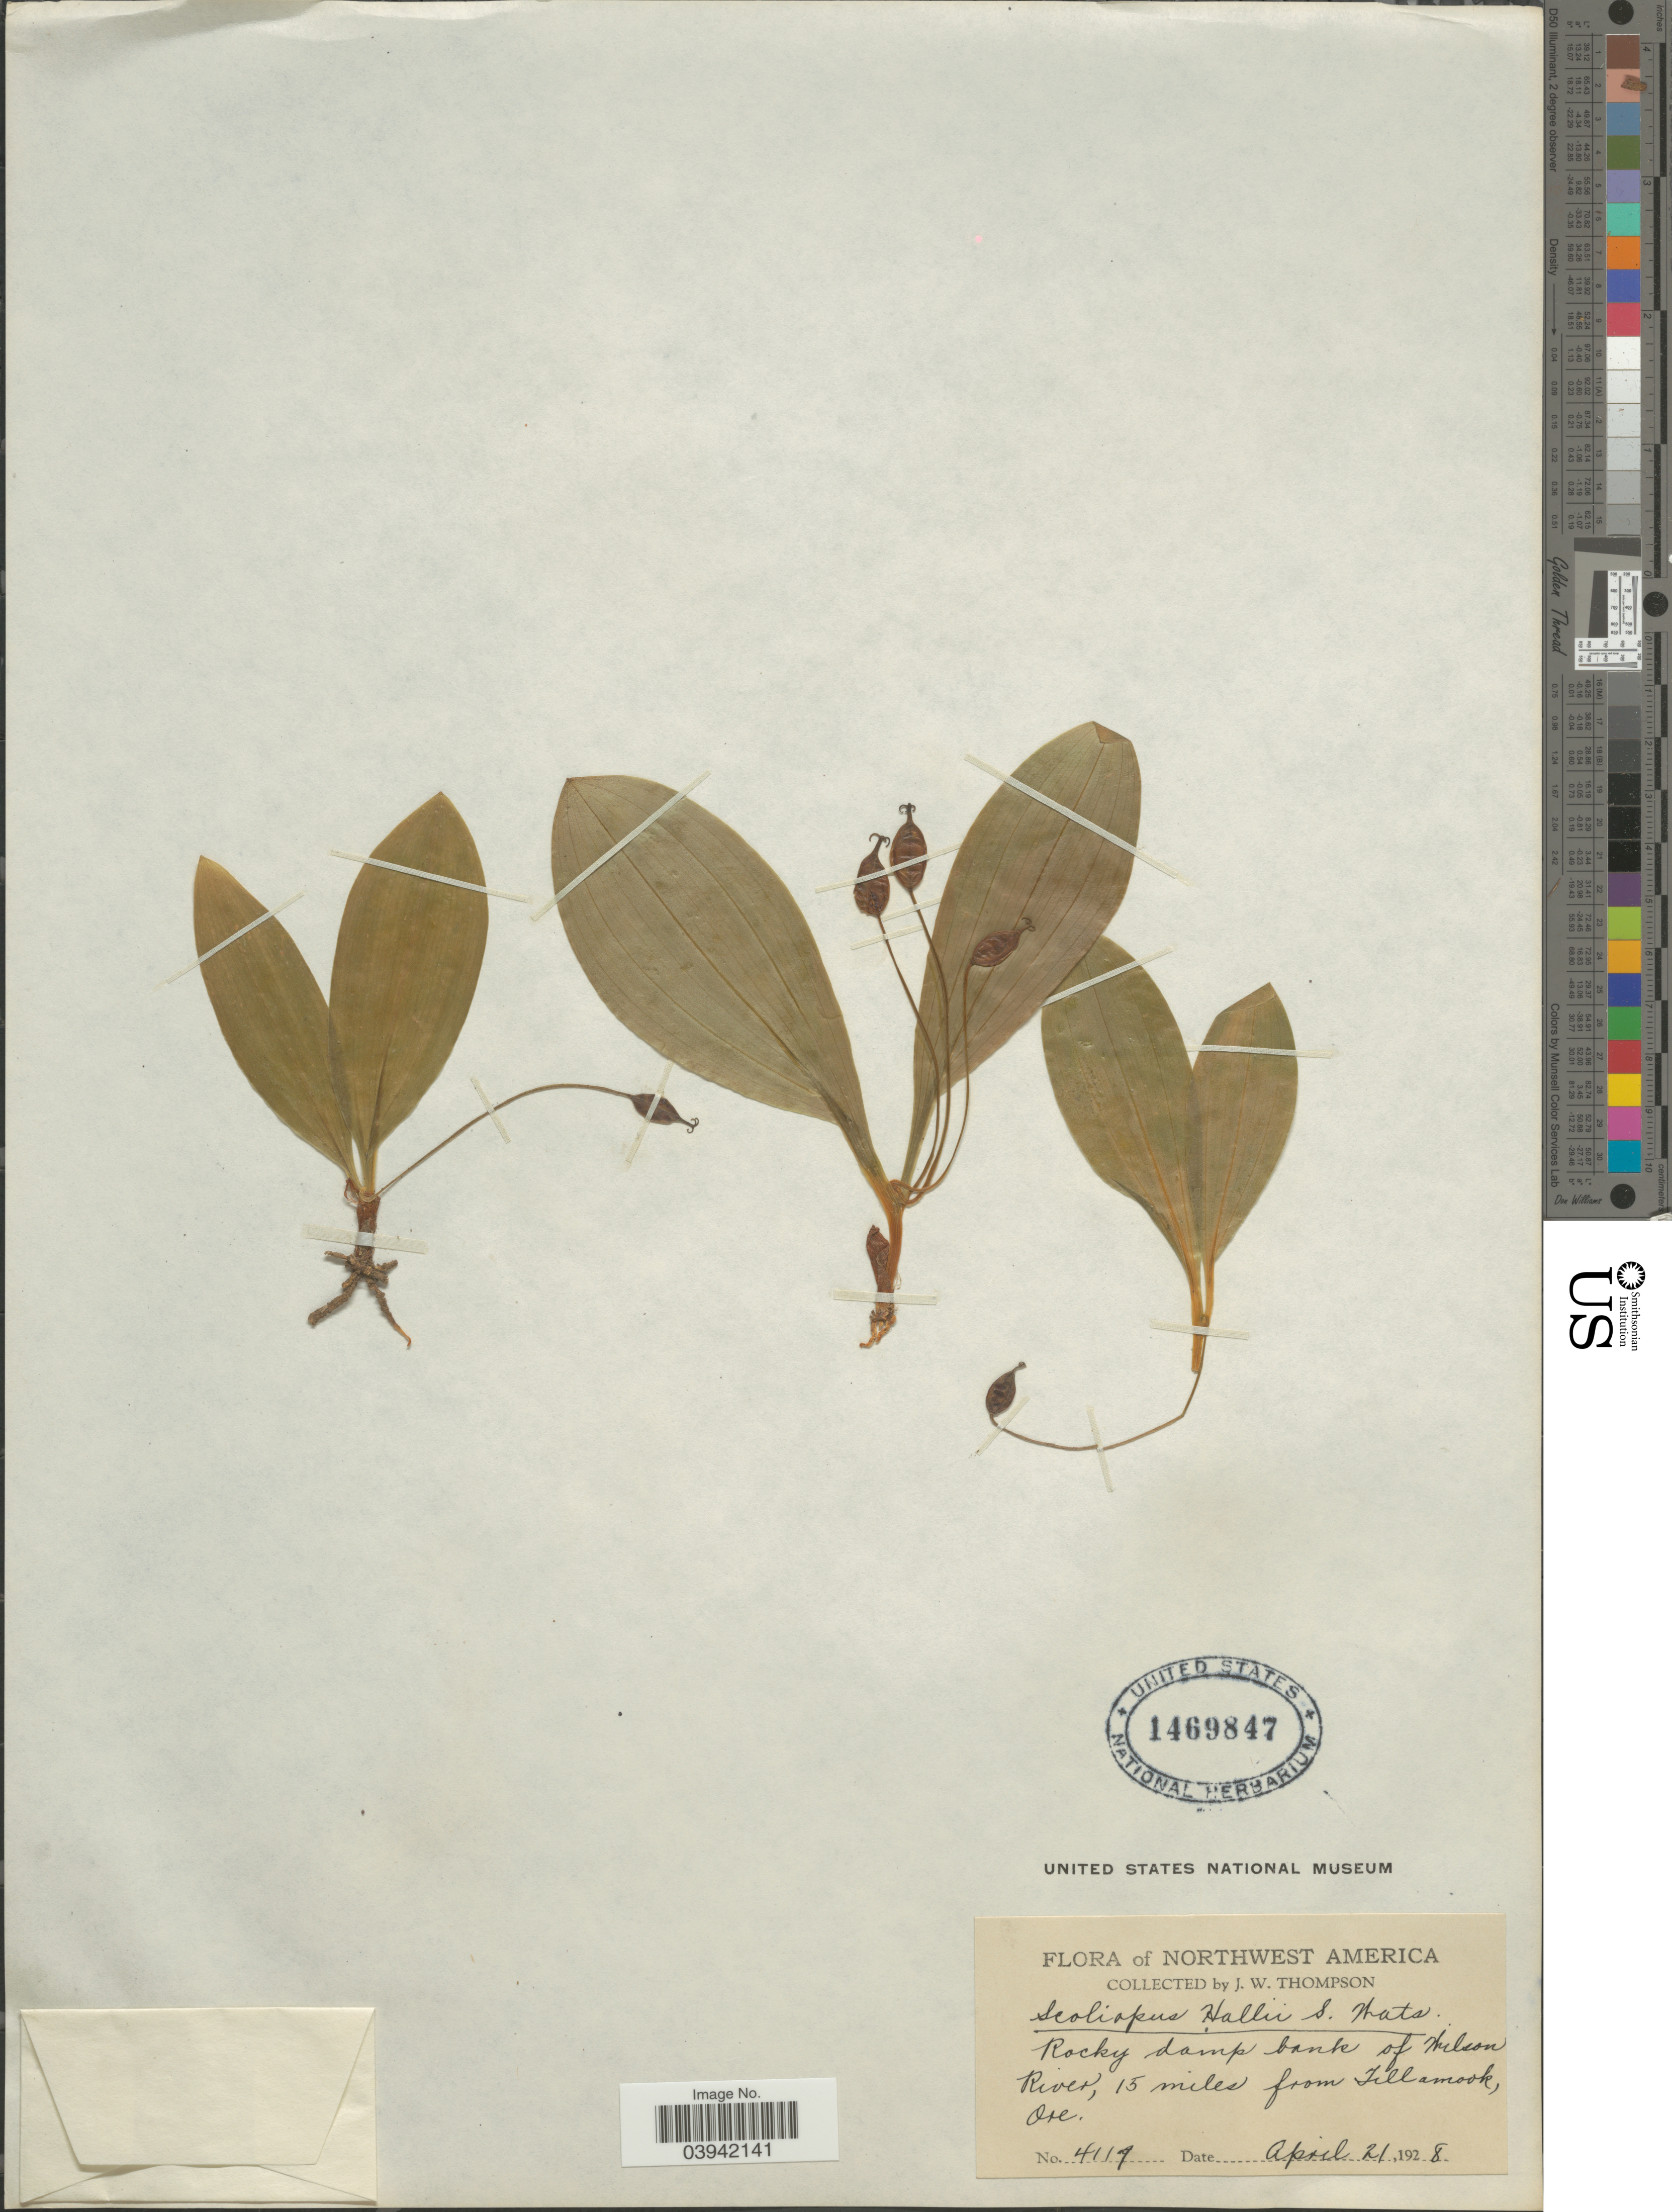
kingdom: Plantae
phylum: Tracheophyta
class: Liliopsida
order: Liliales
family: Liliaceae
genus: Scoliopus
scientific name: Scoliopus hallii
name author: S. Watson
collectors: J. Thompson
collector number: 4117*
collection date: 1928-04-21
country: United States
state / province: Oregon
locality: Northwest America. Bank of Wilson River, 15 miles from Tillamook.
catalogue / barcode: US 1469847